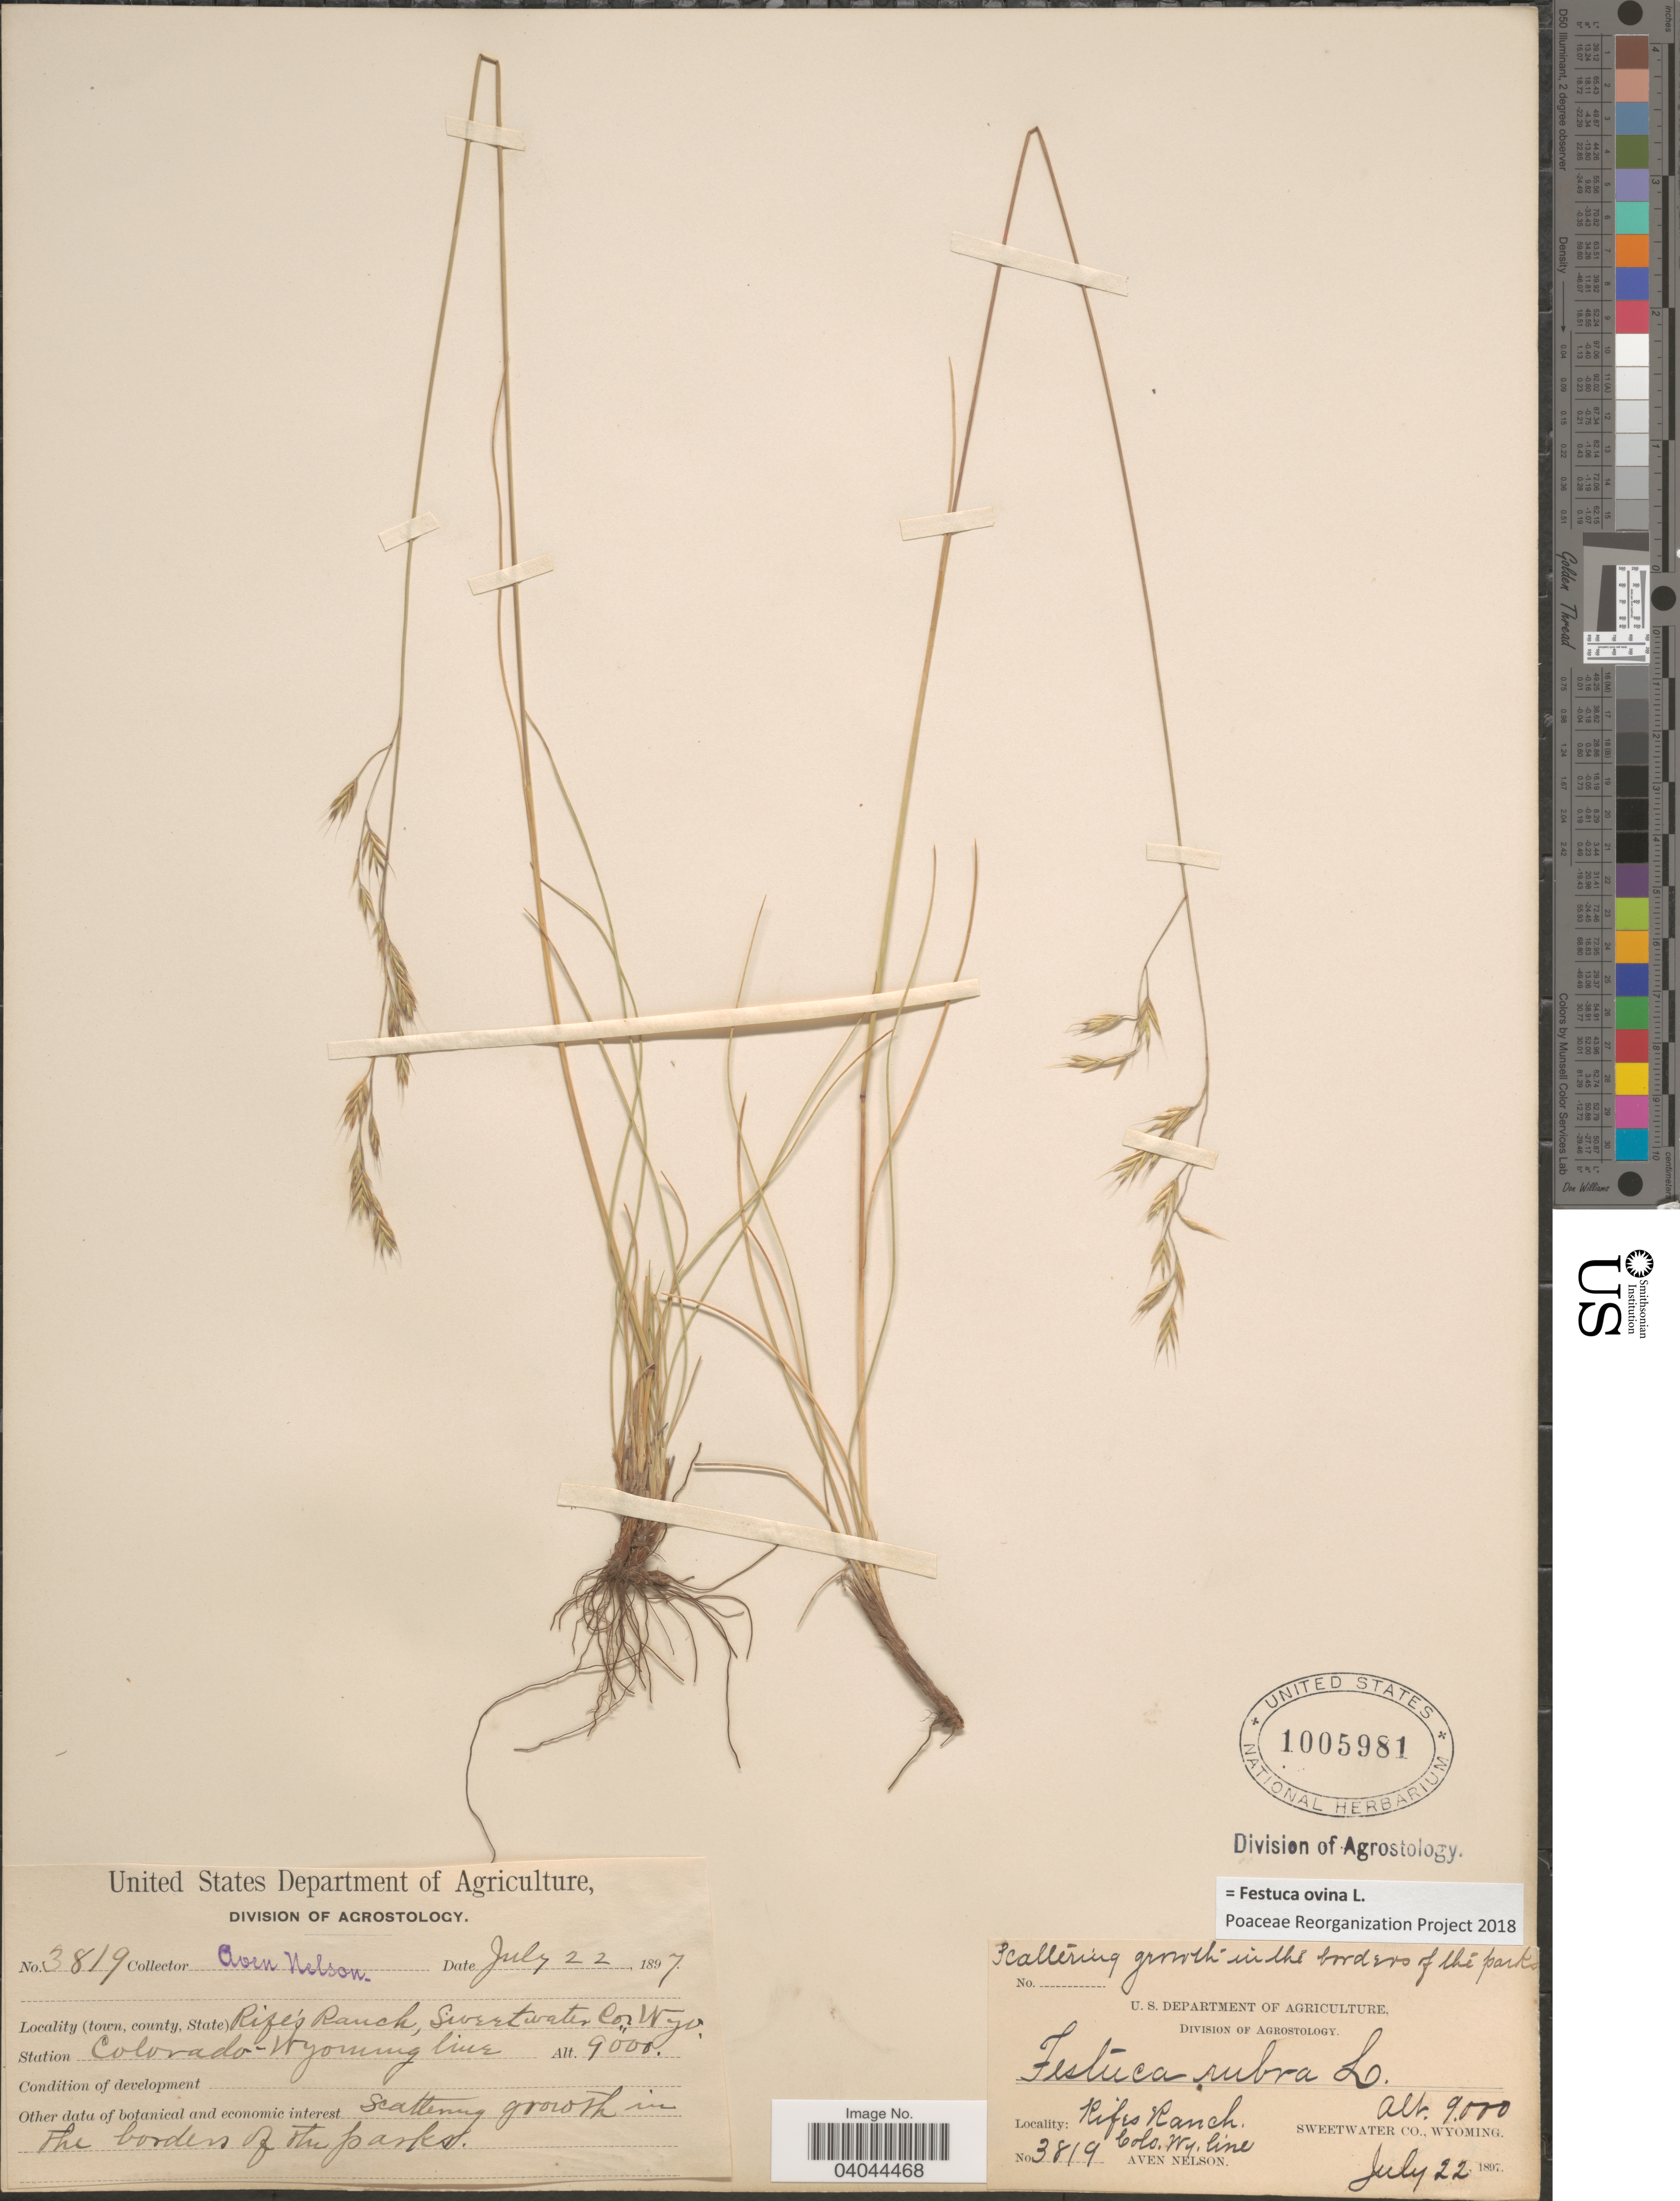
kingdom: Plantae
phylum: Tracheophyta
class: Liliopsida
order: Poales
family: Poaceae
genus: Festuca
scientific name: Festuca ovina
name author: L.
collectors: A. Nelson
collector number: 3819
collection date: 1897-07-22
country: United States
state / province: Wyoming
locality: Rife's Ranch, Sweetwater Co. Station Colorado-Wyoming line.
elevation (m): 2743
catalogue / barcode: US 1005981